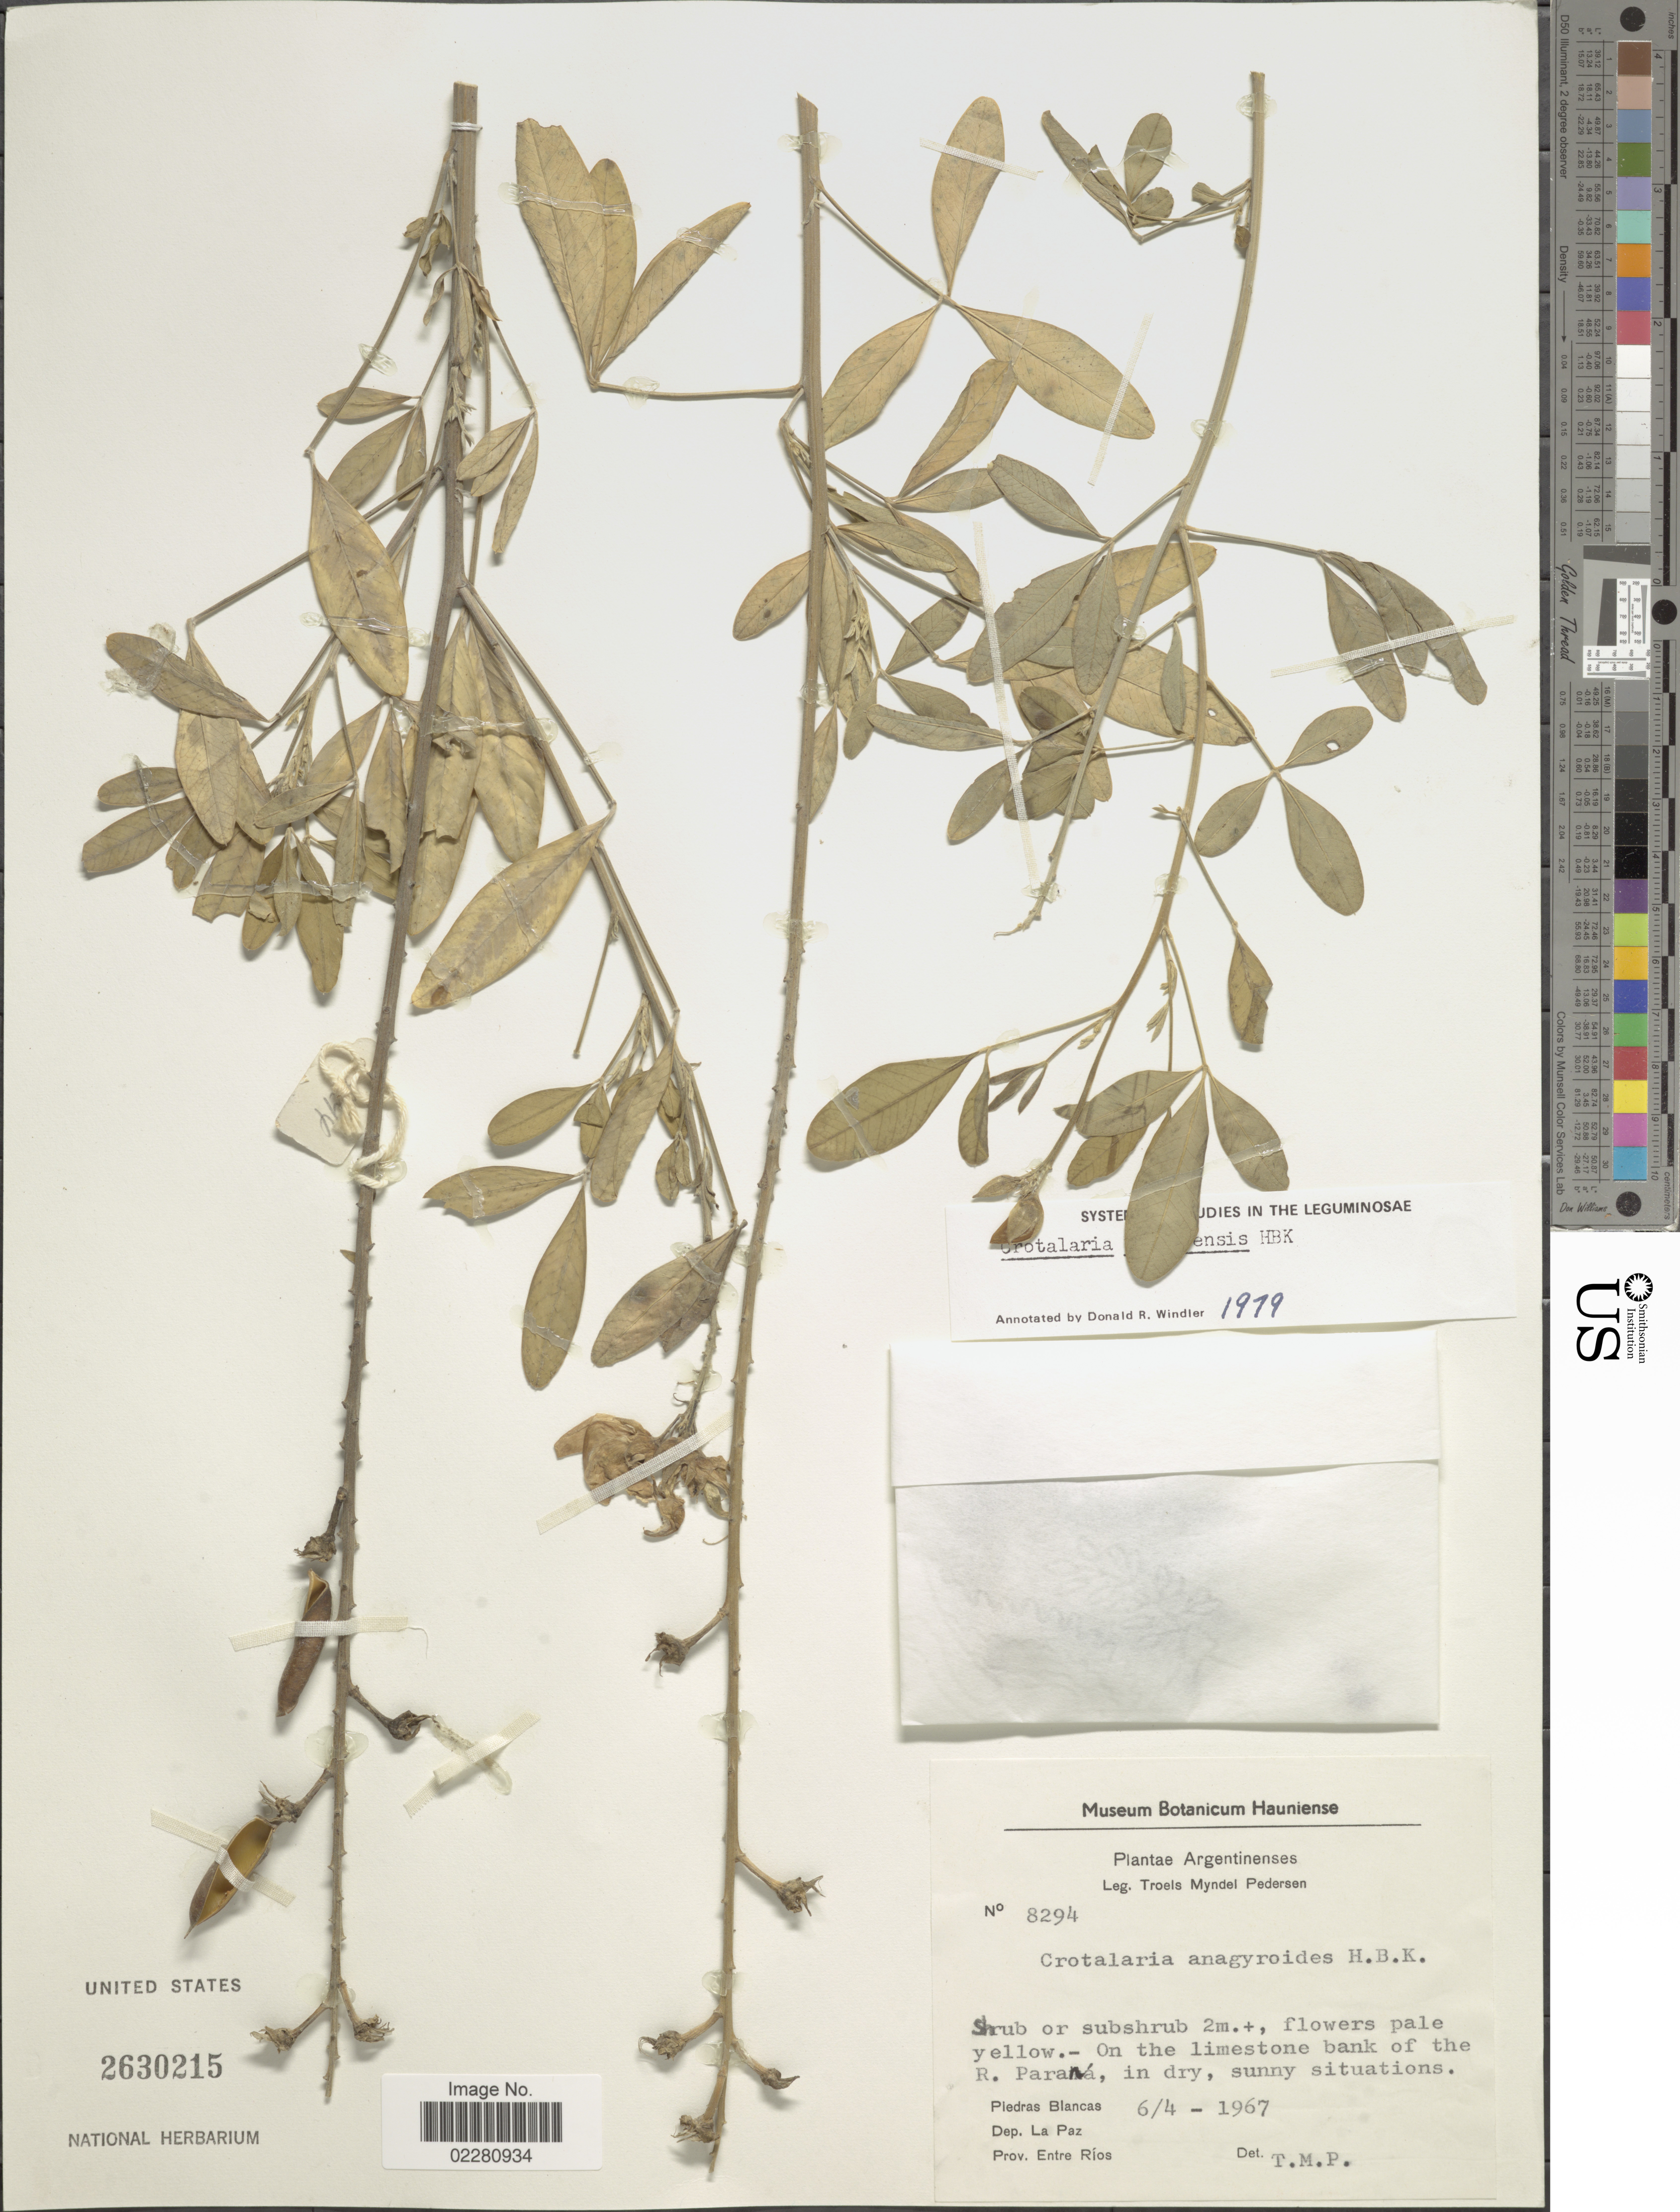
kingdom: Plantae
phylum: Tracheophyta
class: Magnoliopsida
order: Fabales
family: Fabaceae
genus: Crotalaria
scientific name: Crotalaria maypurensis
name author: Kunth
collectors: T. Pederson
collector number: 8294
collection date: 1967-04-06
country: Argentina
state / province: Entre Rios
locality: Limestone bank of the R. Paraiva, Piedras Blancas, Dep. La Paz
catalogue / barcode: US 2630215